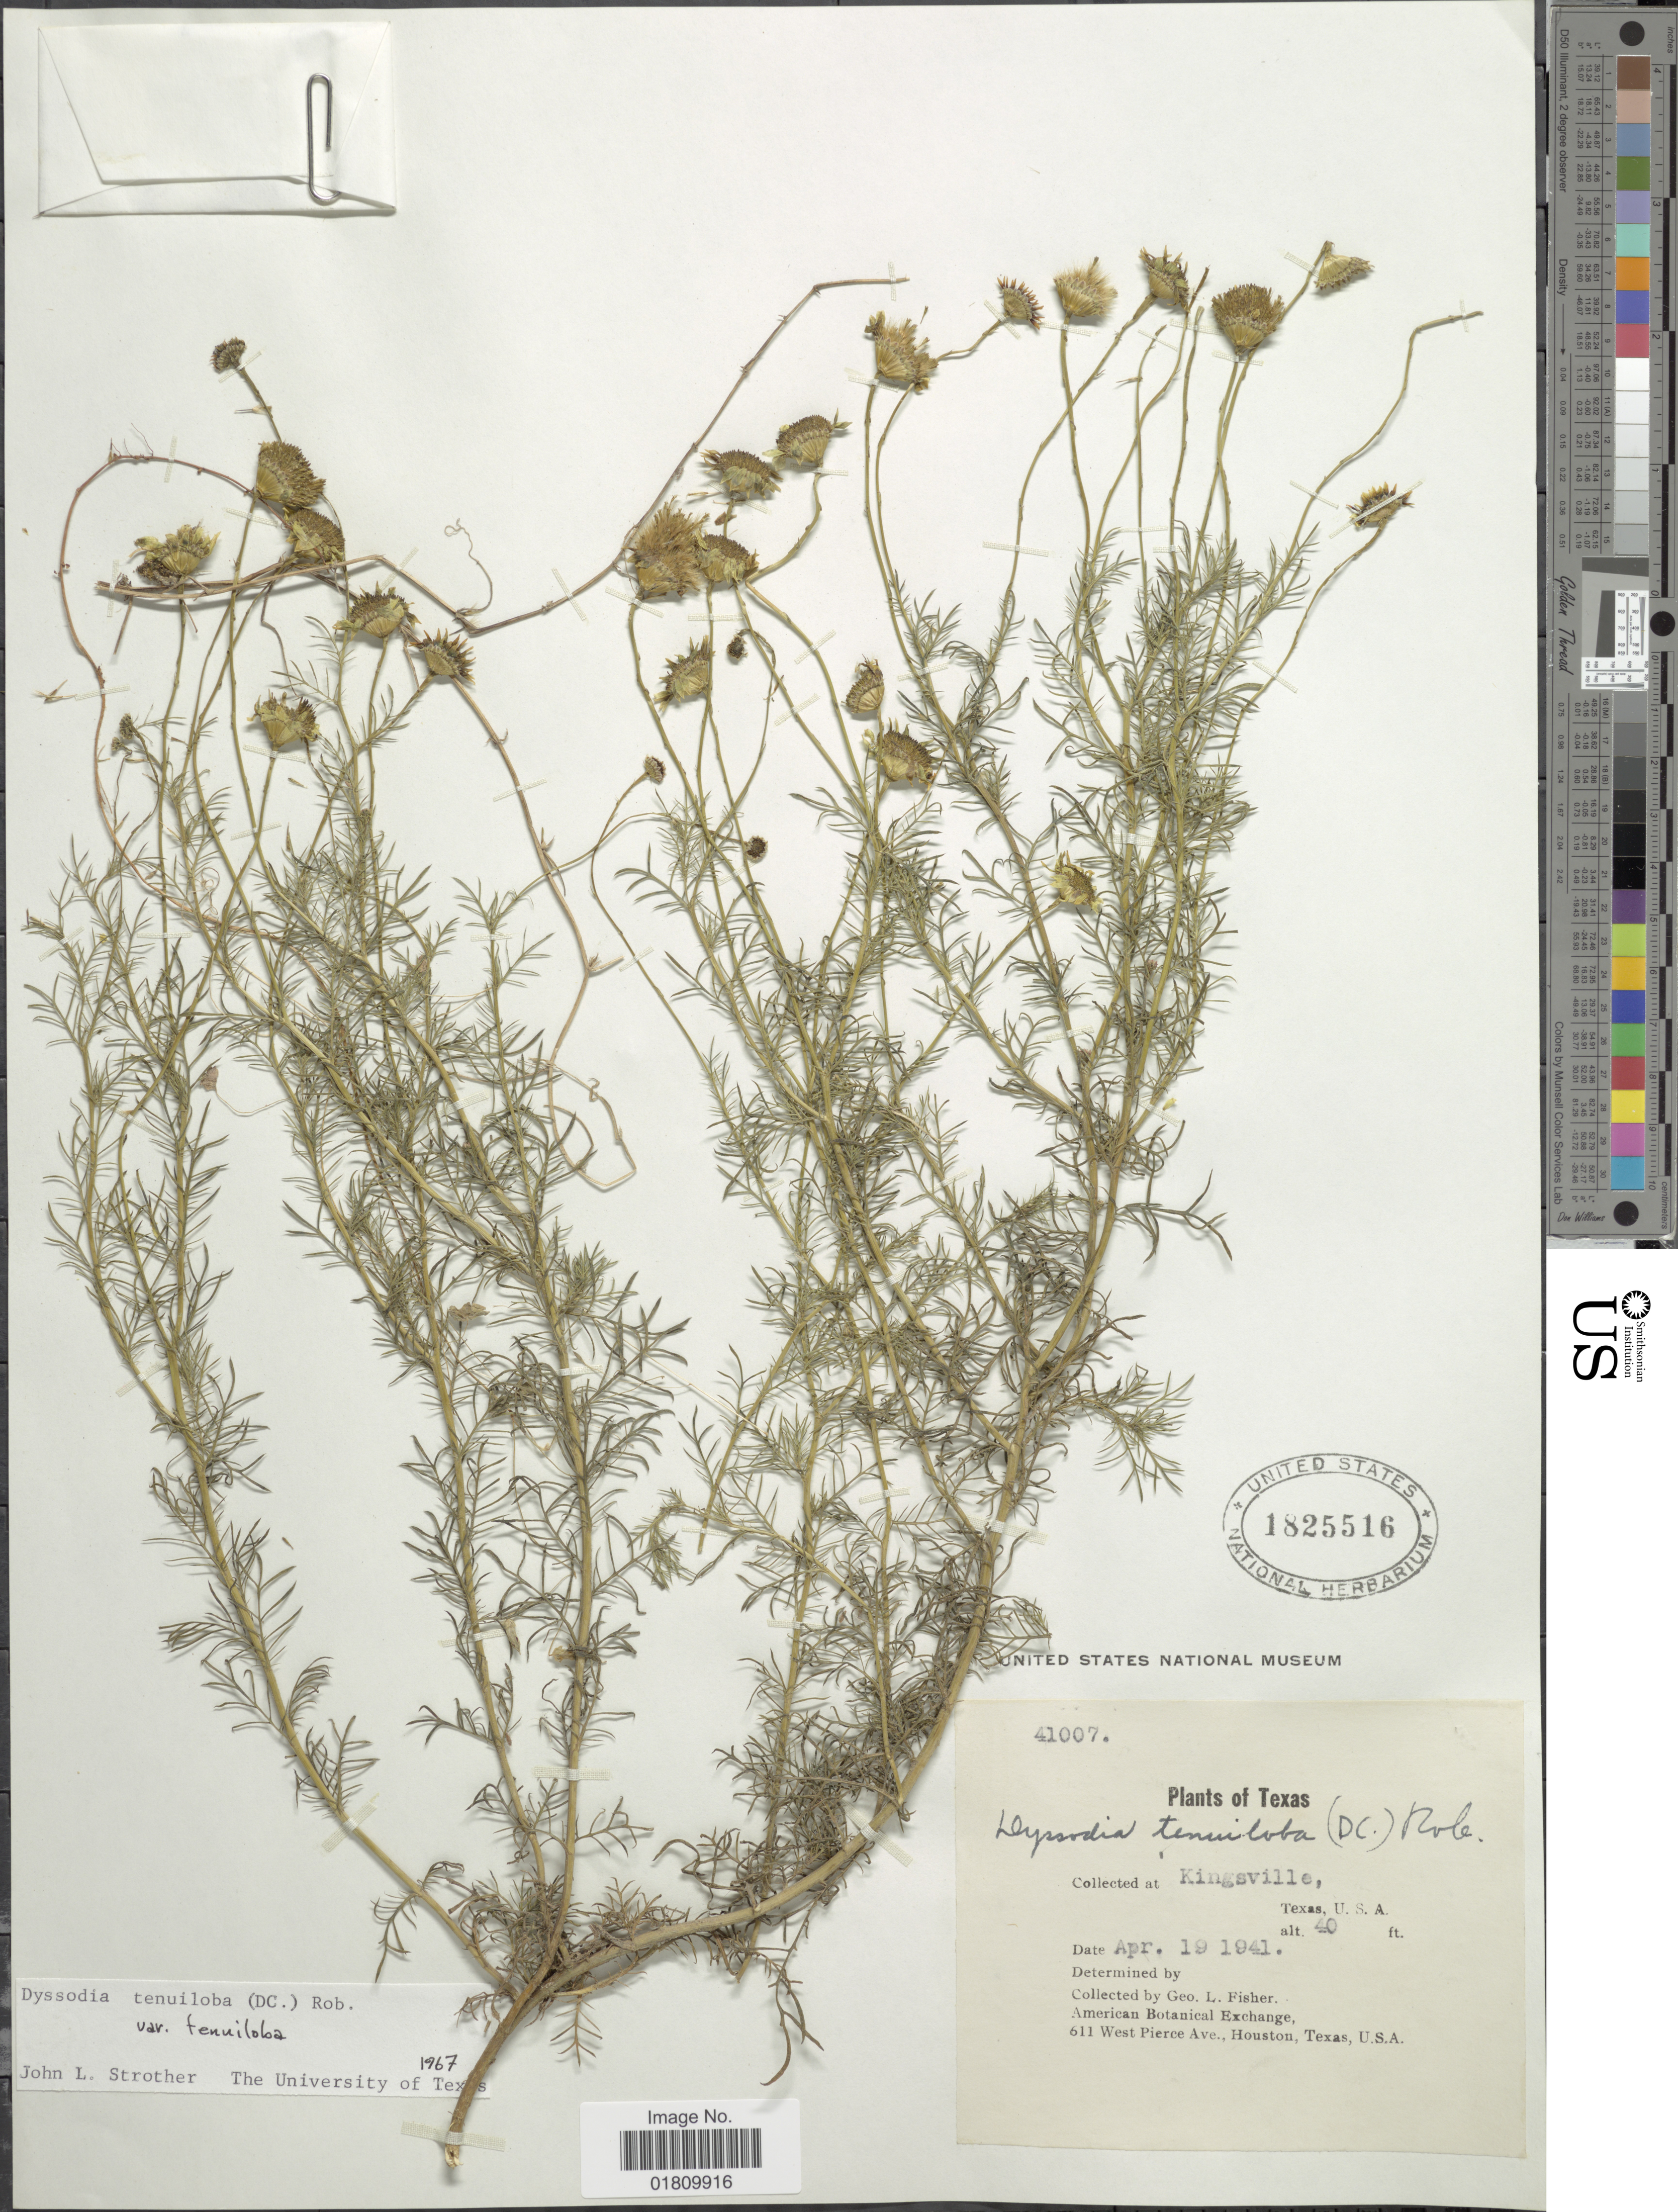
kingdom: Plantae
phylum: Tracheophyta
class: Magnoliopsida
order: Asterales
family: Asteraceae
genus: Thymophylla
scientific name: Thymophylla tenuiloba var. tenuiloba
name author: (DC.) Small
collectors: G. L. Fisher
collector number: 41007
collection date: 1941-04-19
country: United States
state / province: Texas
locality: Kingsville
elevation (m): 12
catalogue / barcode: US 1825516